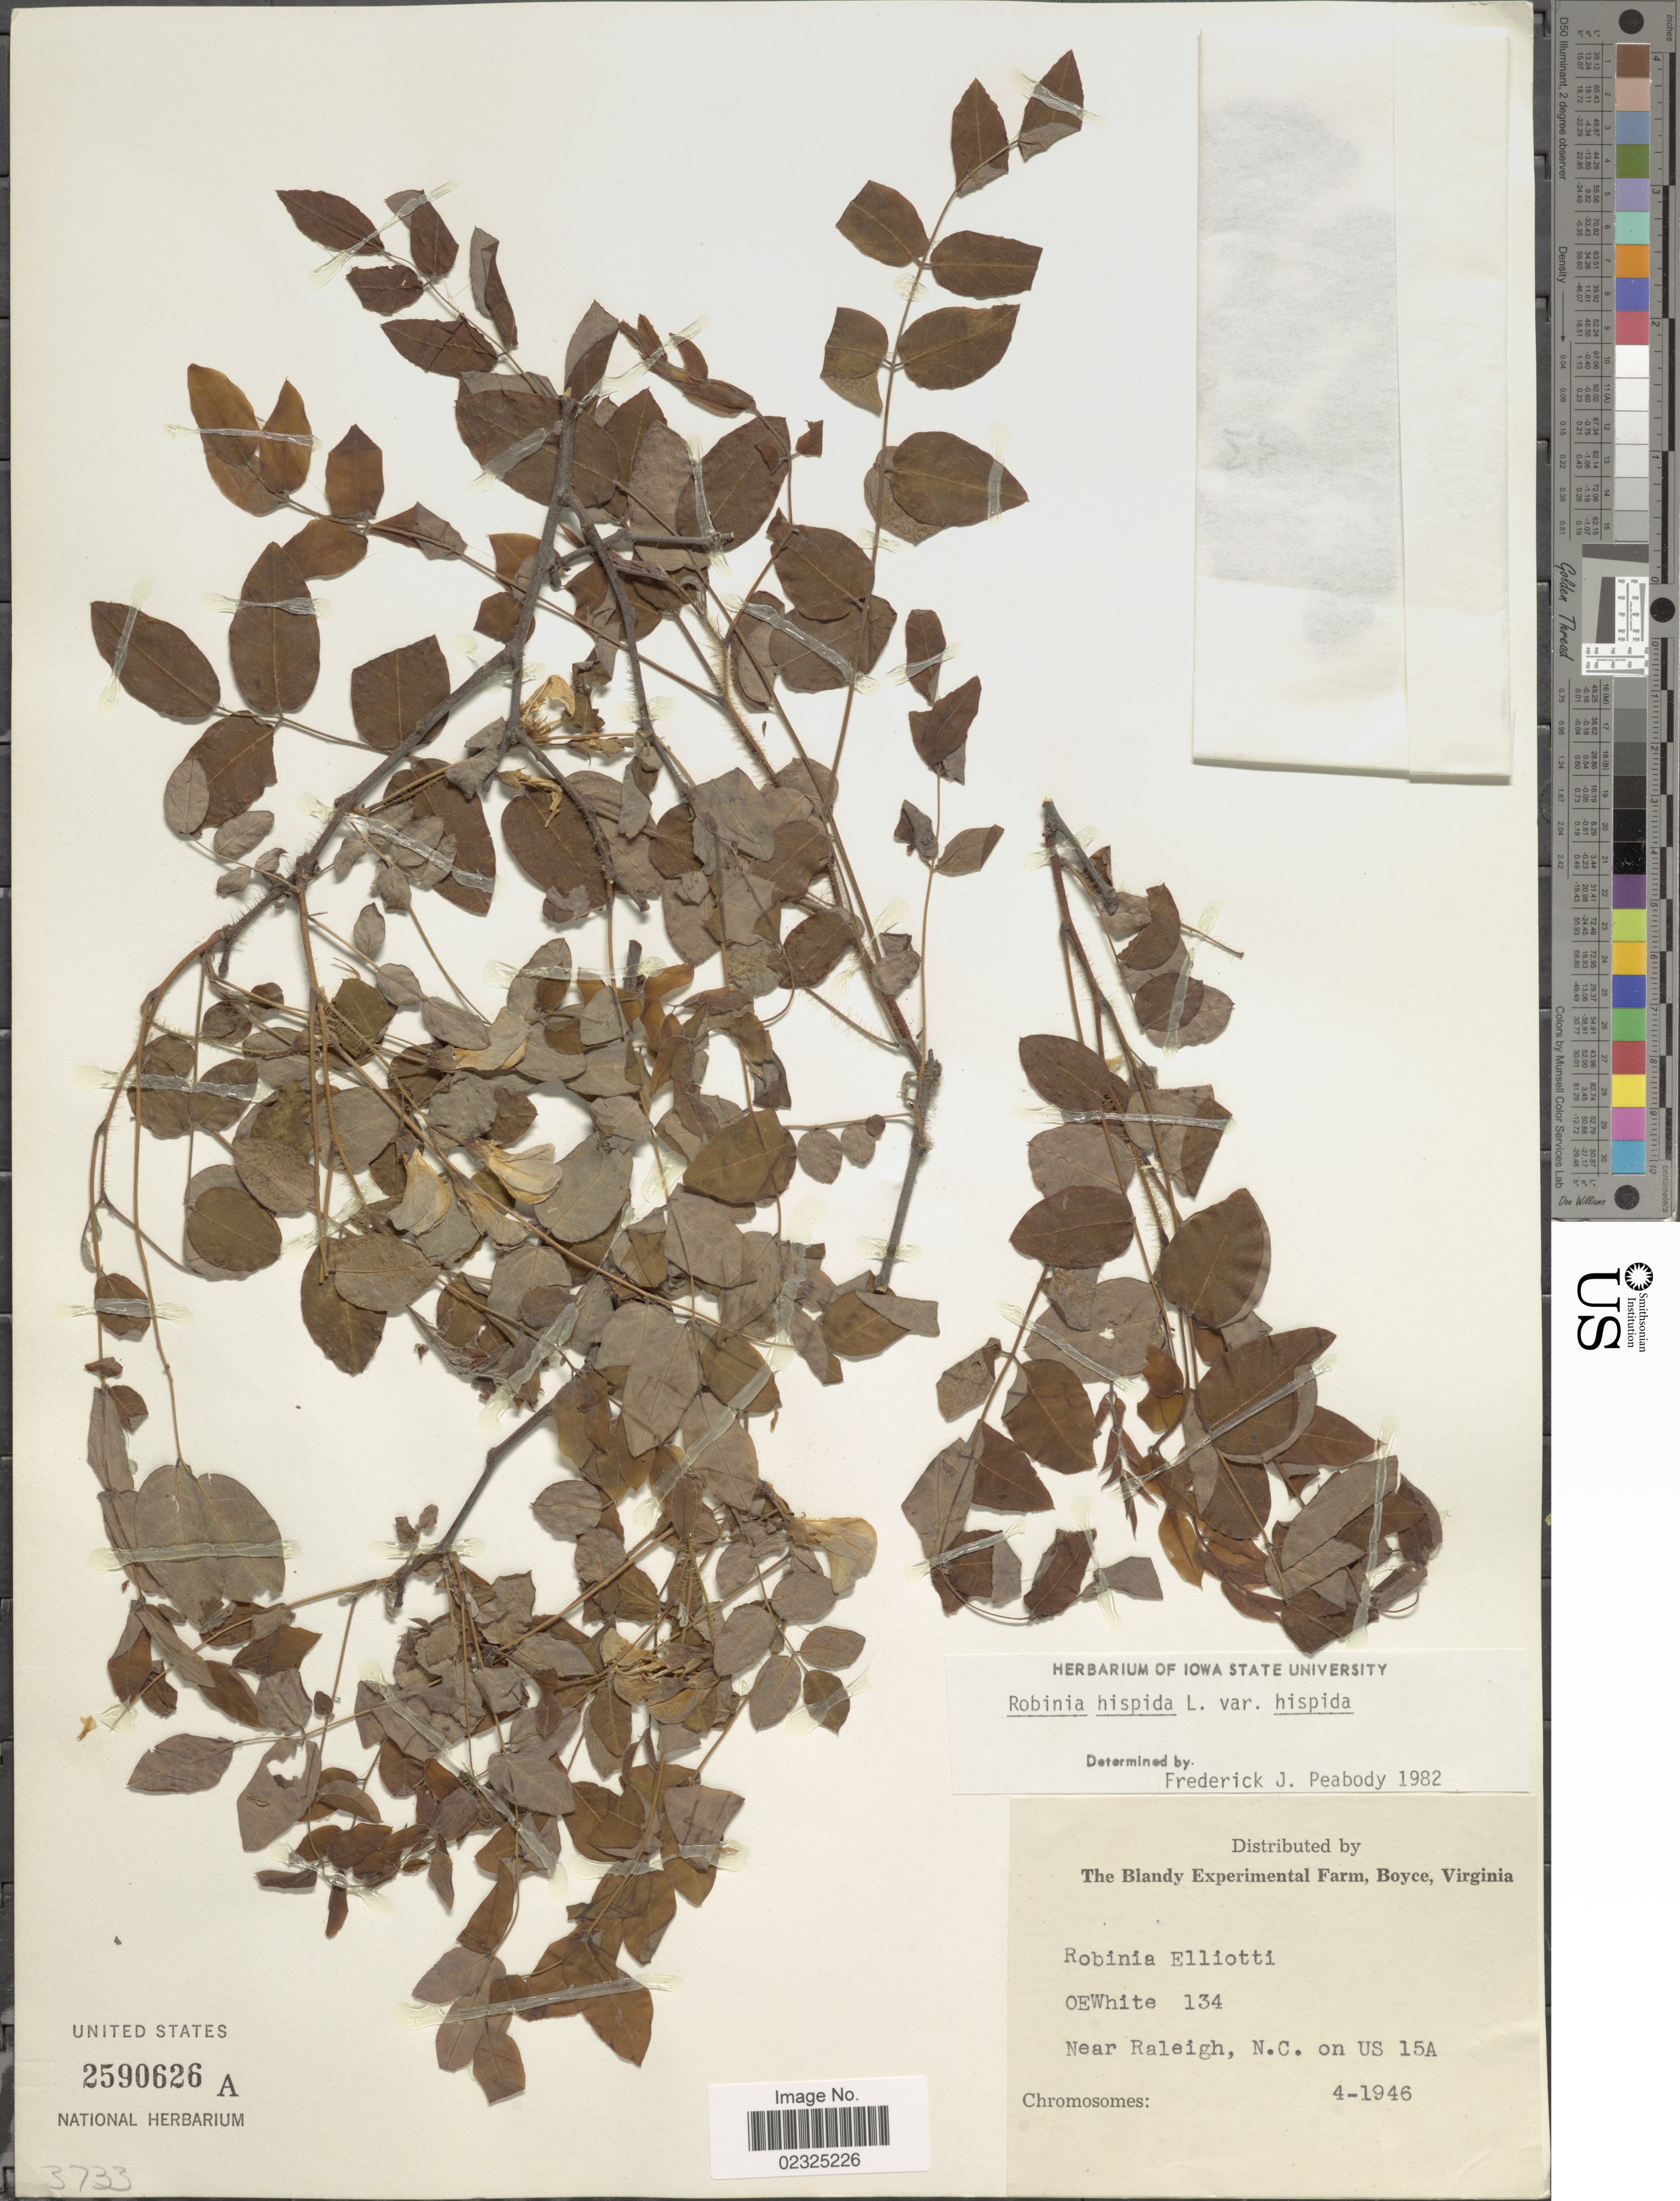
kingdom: Plantae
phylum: Tracheophyta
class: Magnoliopsida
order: Fabales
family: Fabaceae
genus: Robinia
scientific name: Robinia hispida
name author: L.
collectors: O. E. White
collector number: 134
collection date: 1946-04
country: United States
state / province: North Carolina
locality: Near Raleigh, N.C. on US 15A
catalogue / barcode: US 2590626A